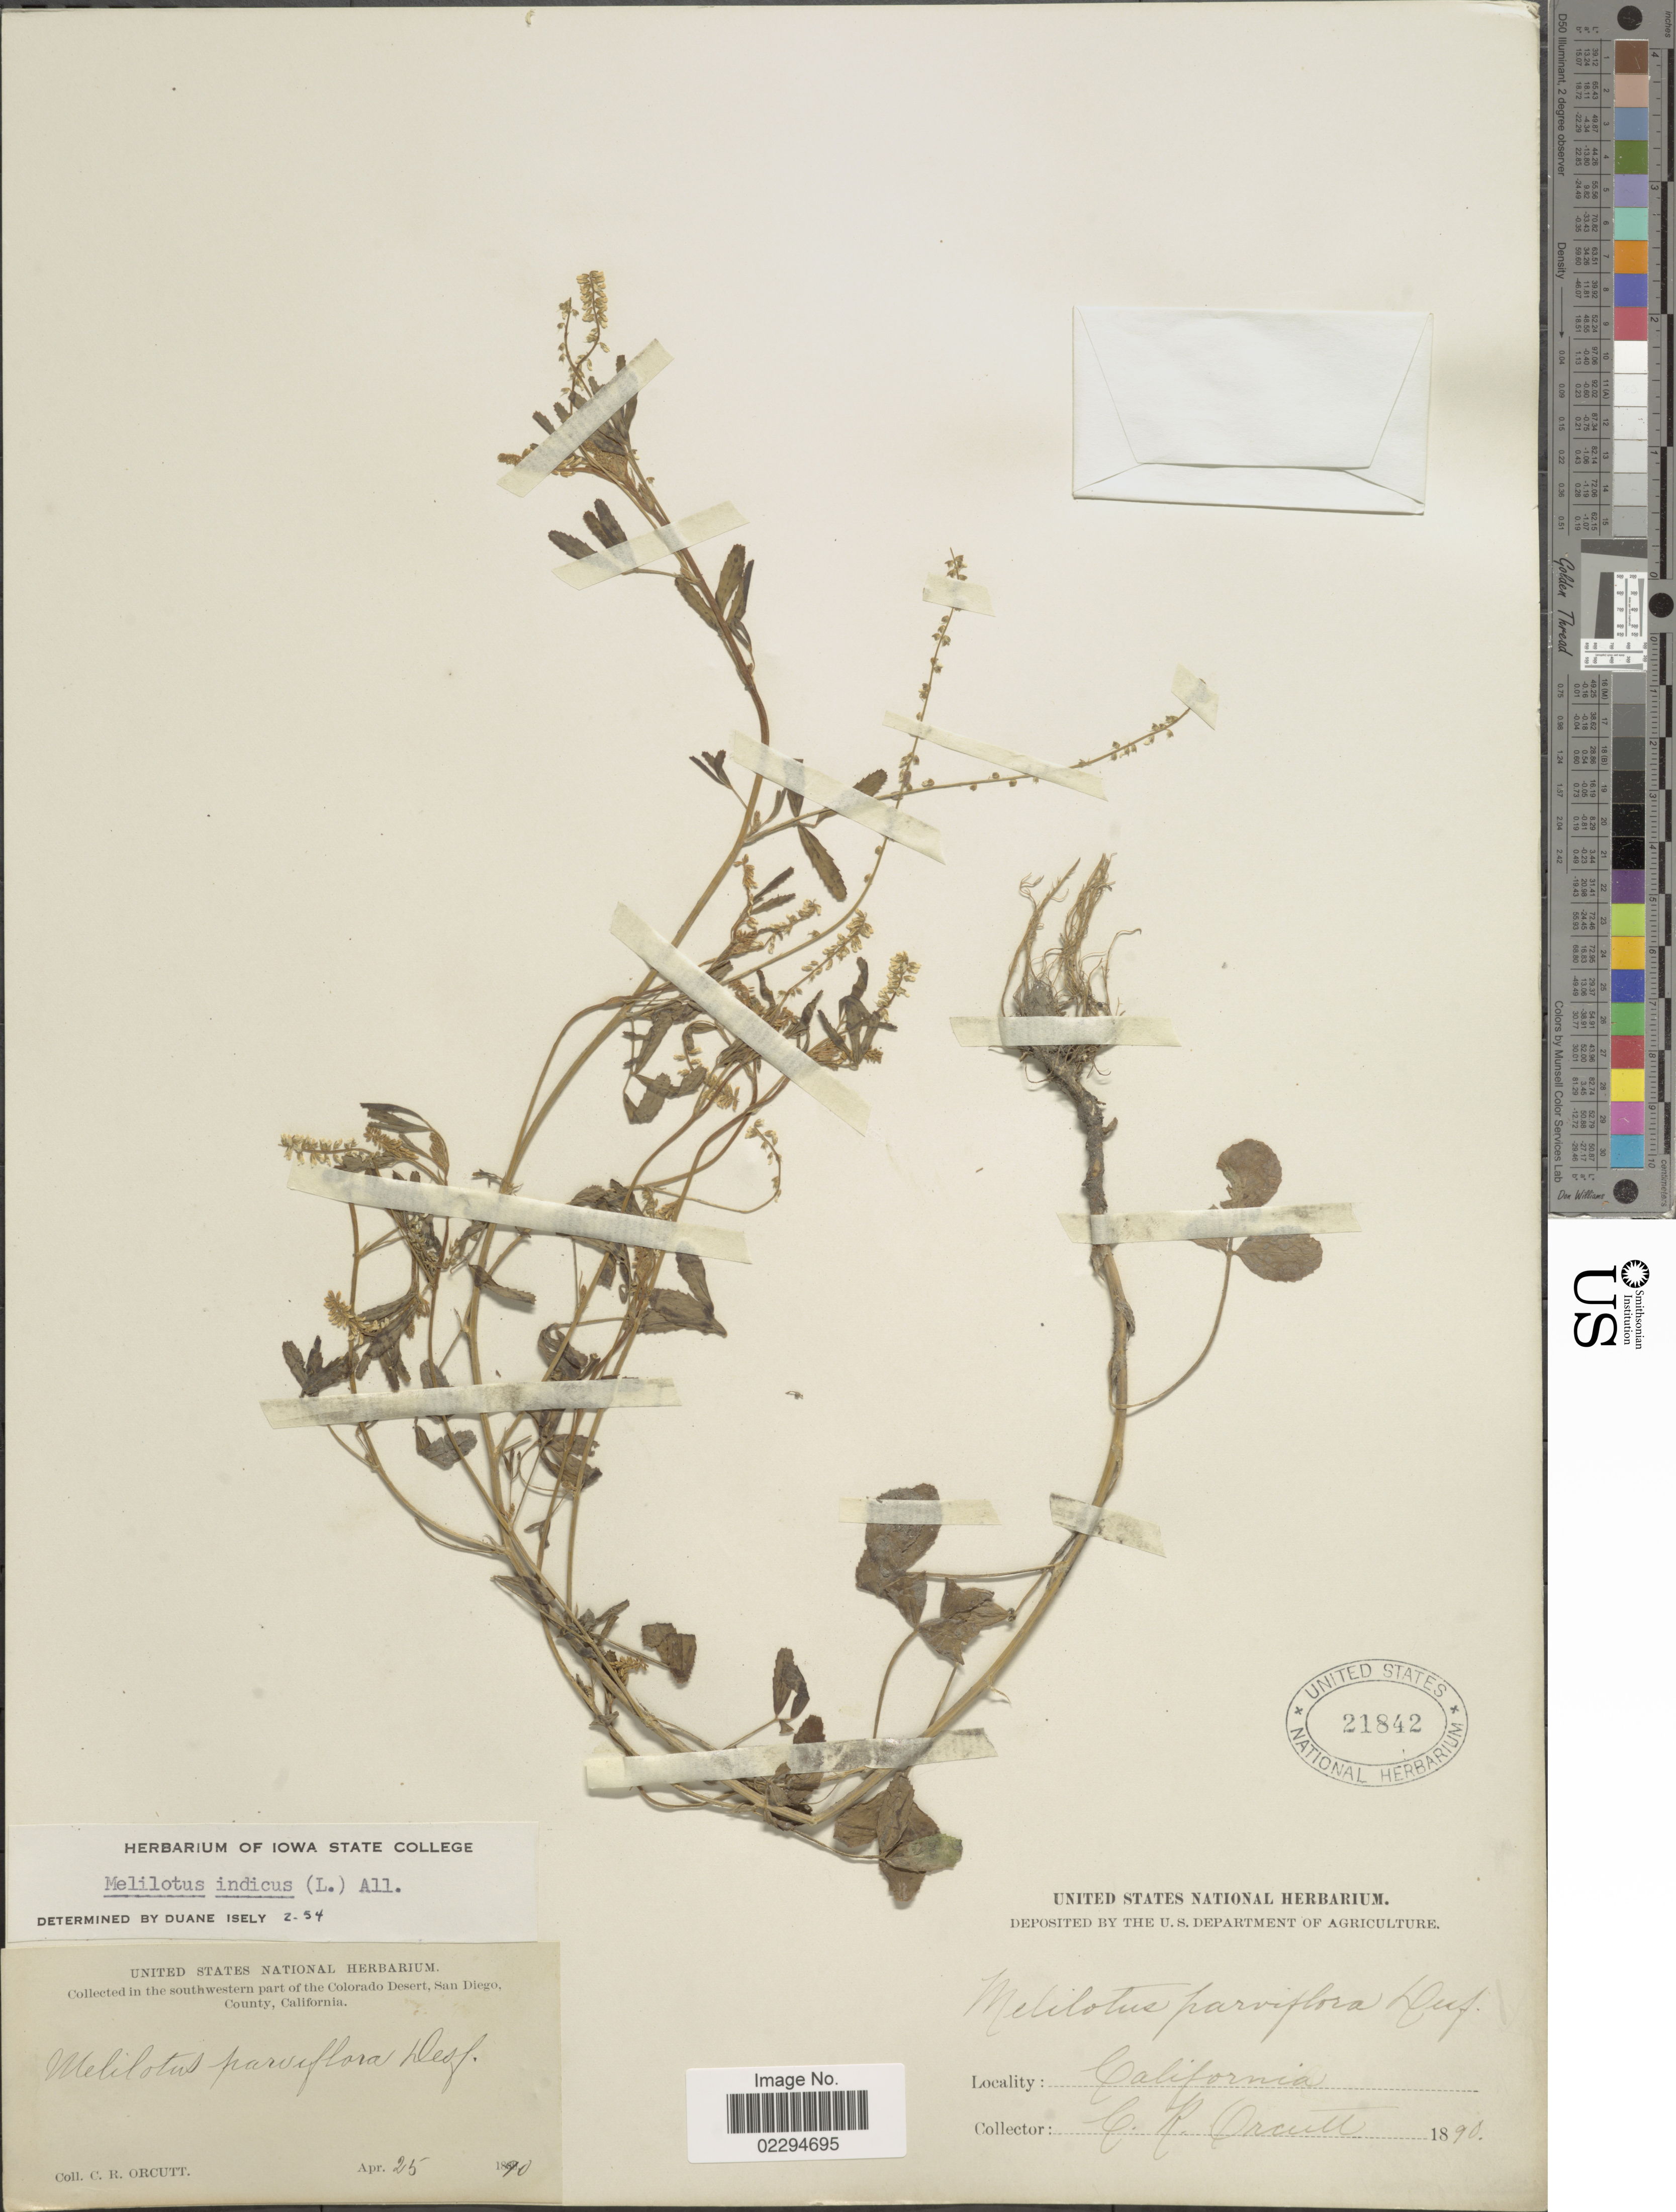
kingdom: Plantae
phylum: Tracheophyta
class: Magnoliopsida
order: Fabales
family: Fabaceae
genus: Melilotus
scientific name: Melilotus indicus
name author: (L.) All.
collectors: C. R. Orcutt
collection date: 1890-04-25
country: United States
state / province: California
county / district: San Diego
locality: Southwestern part of the Colorado Desert, San Diego County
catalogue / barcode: US 21842